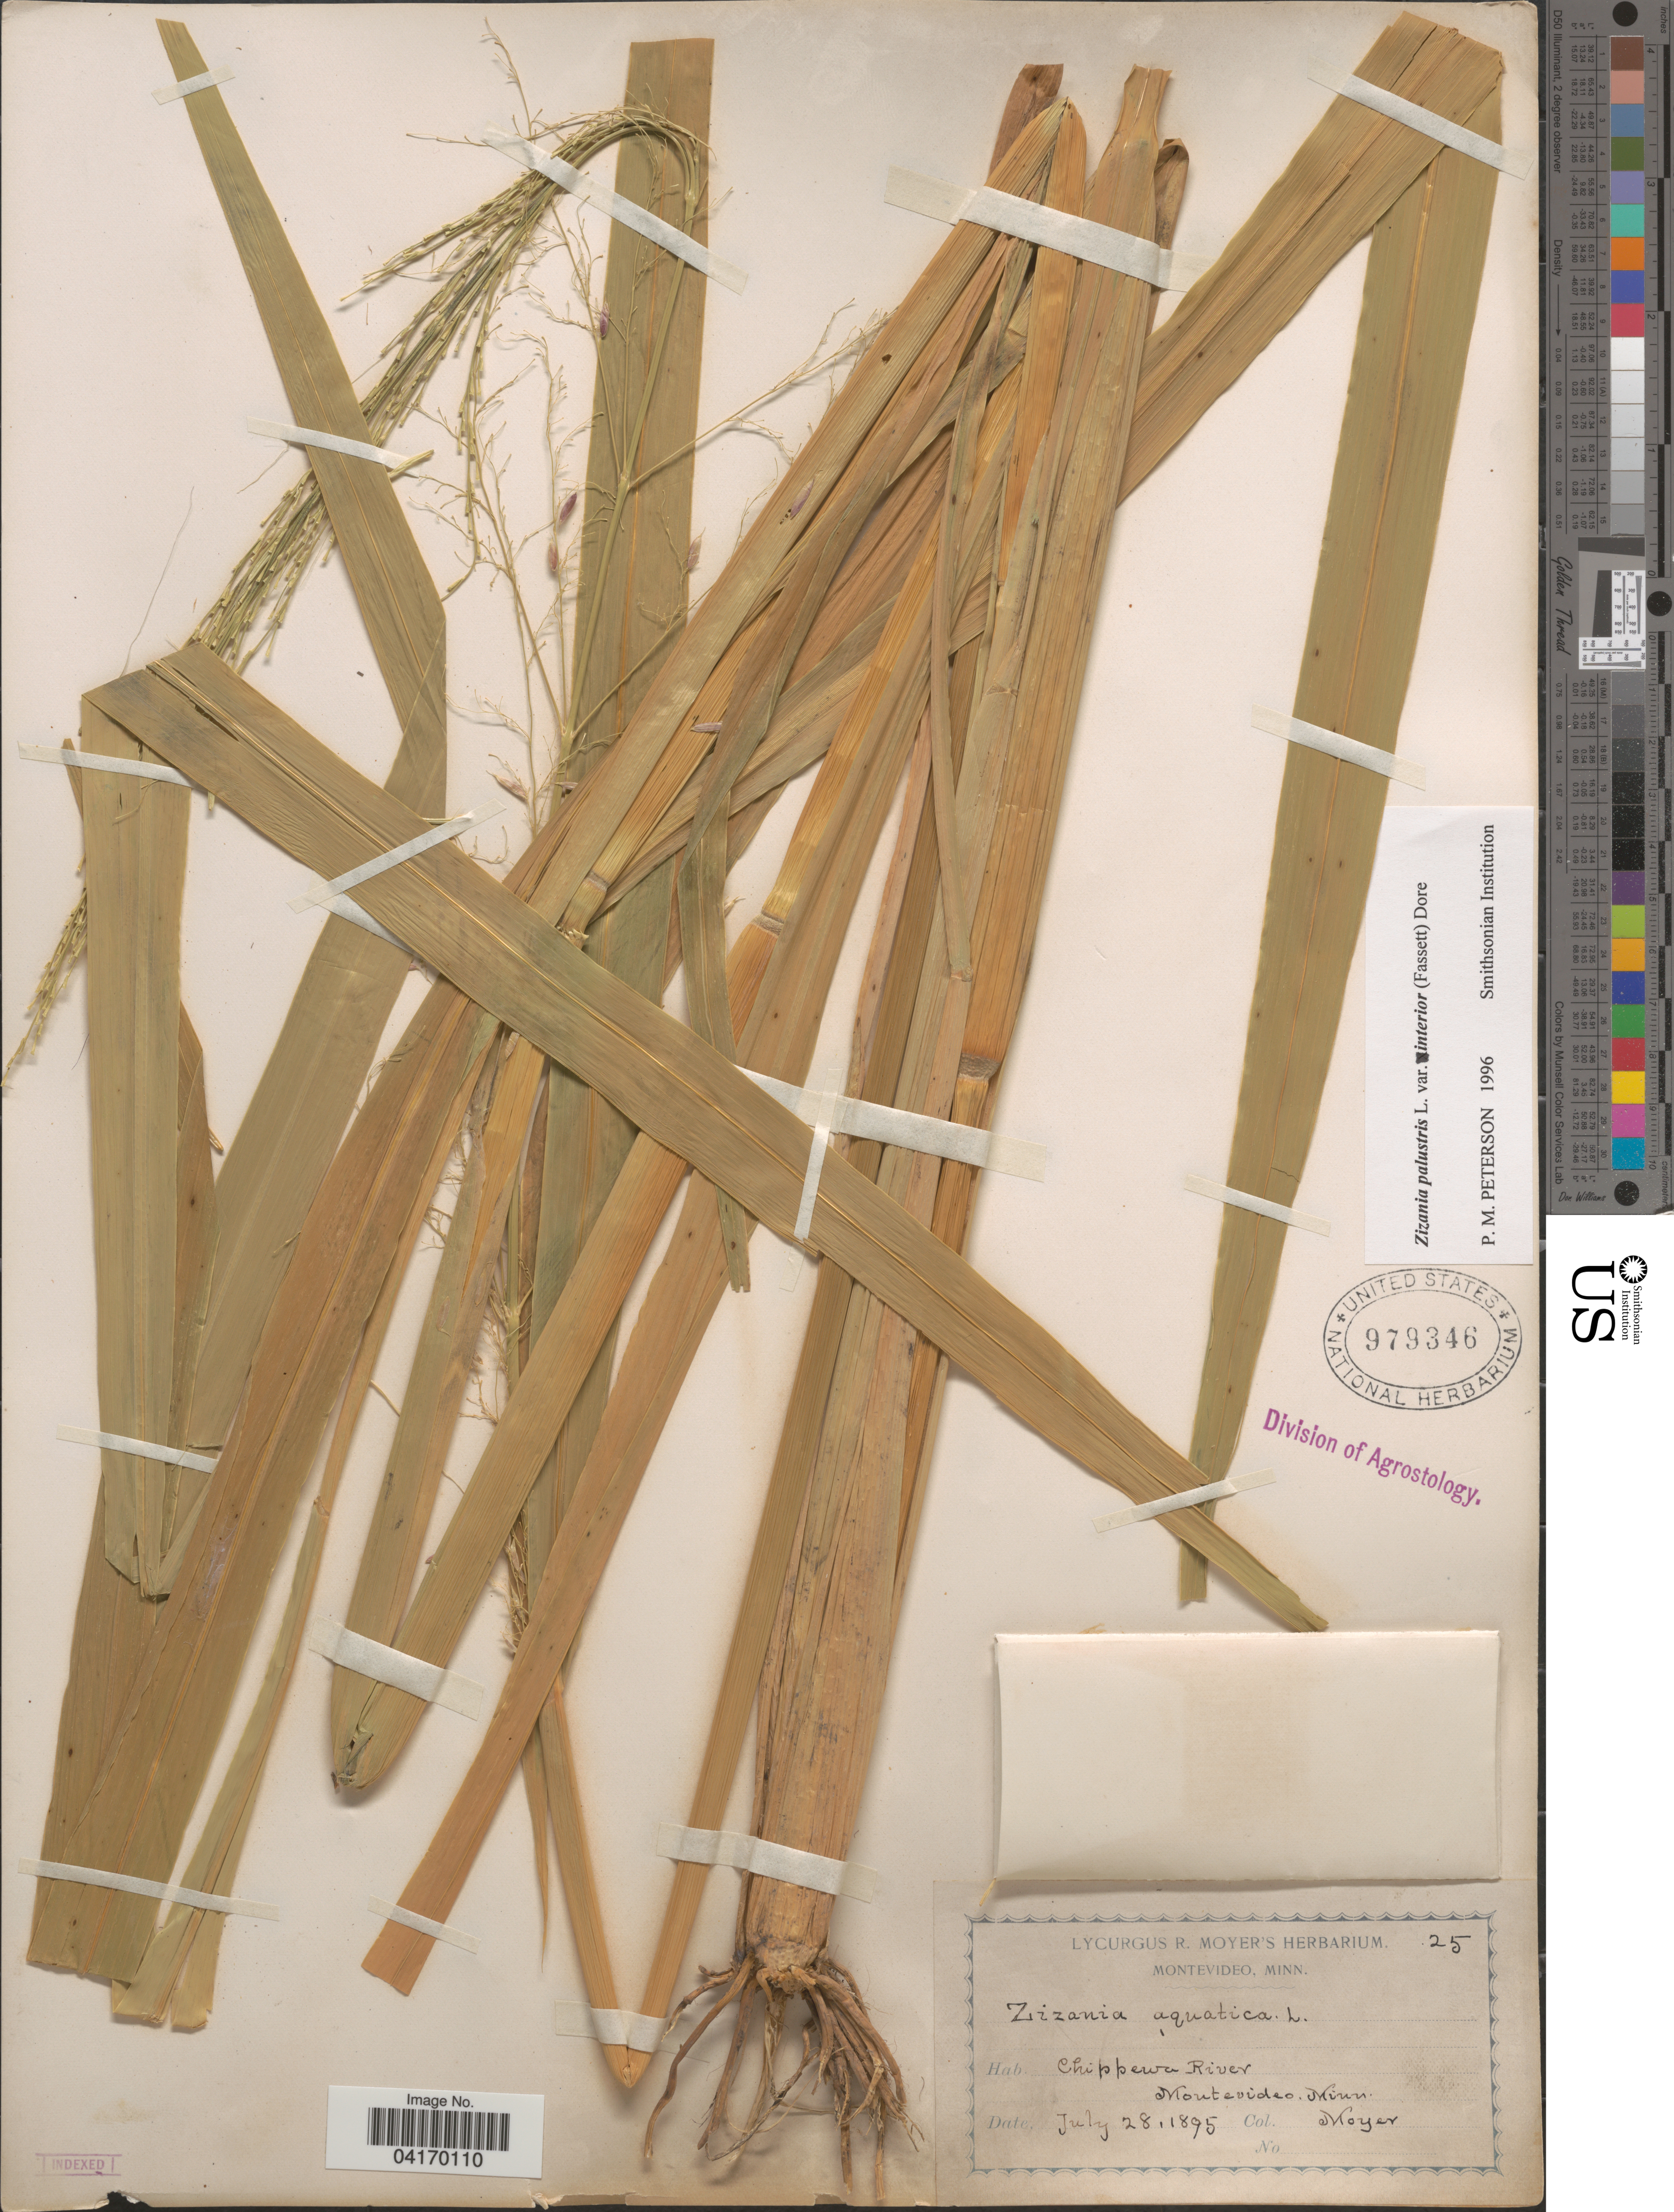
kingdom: Plantae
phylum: Tracheophyta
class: Liliopsida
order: Poales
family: Poaceae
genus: Zizania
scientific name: Zizania aquatica var. interior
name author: Fassett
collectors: L. Moyer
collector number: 25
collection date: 1895-07-28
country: United States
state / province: Minnesota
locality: Chippewa River. Montevideo.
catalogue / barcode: US 979346